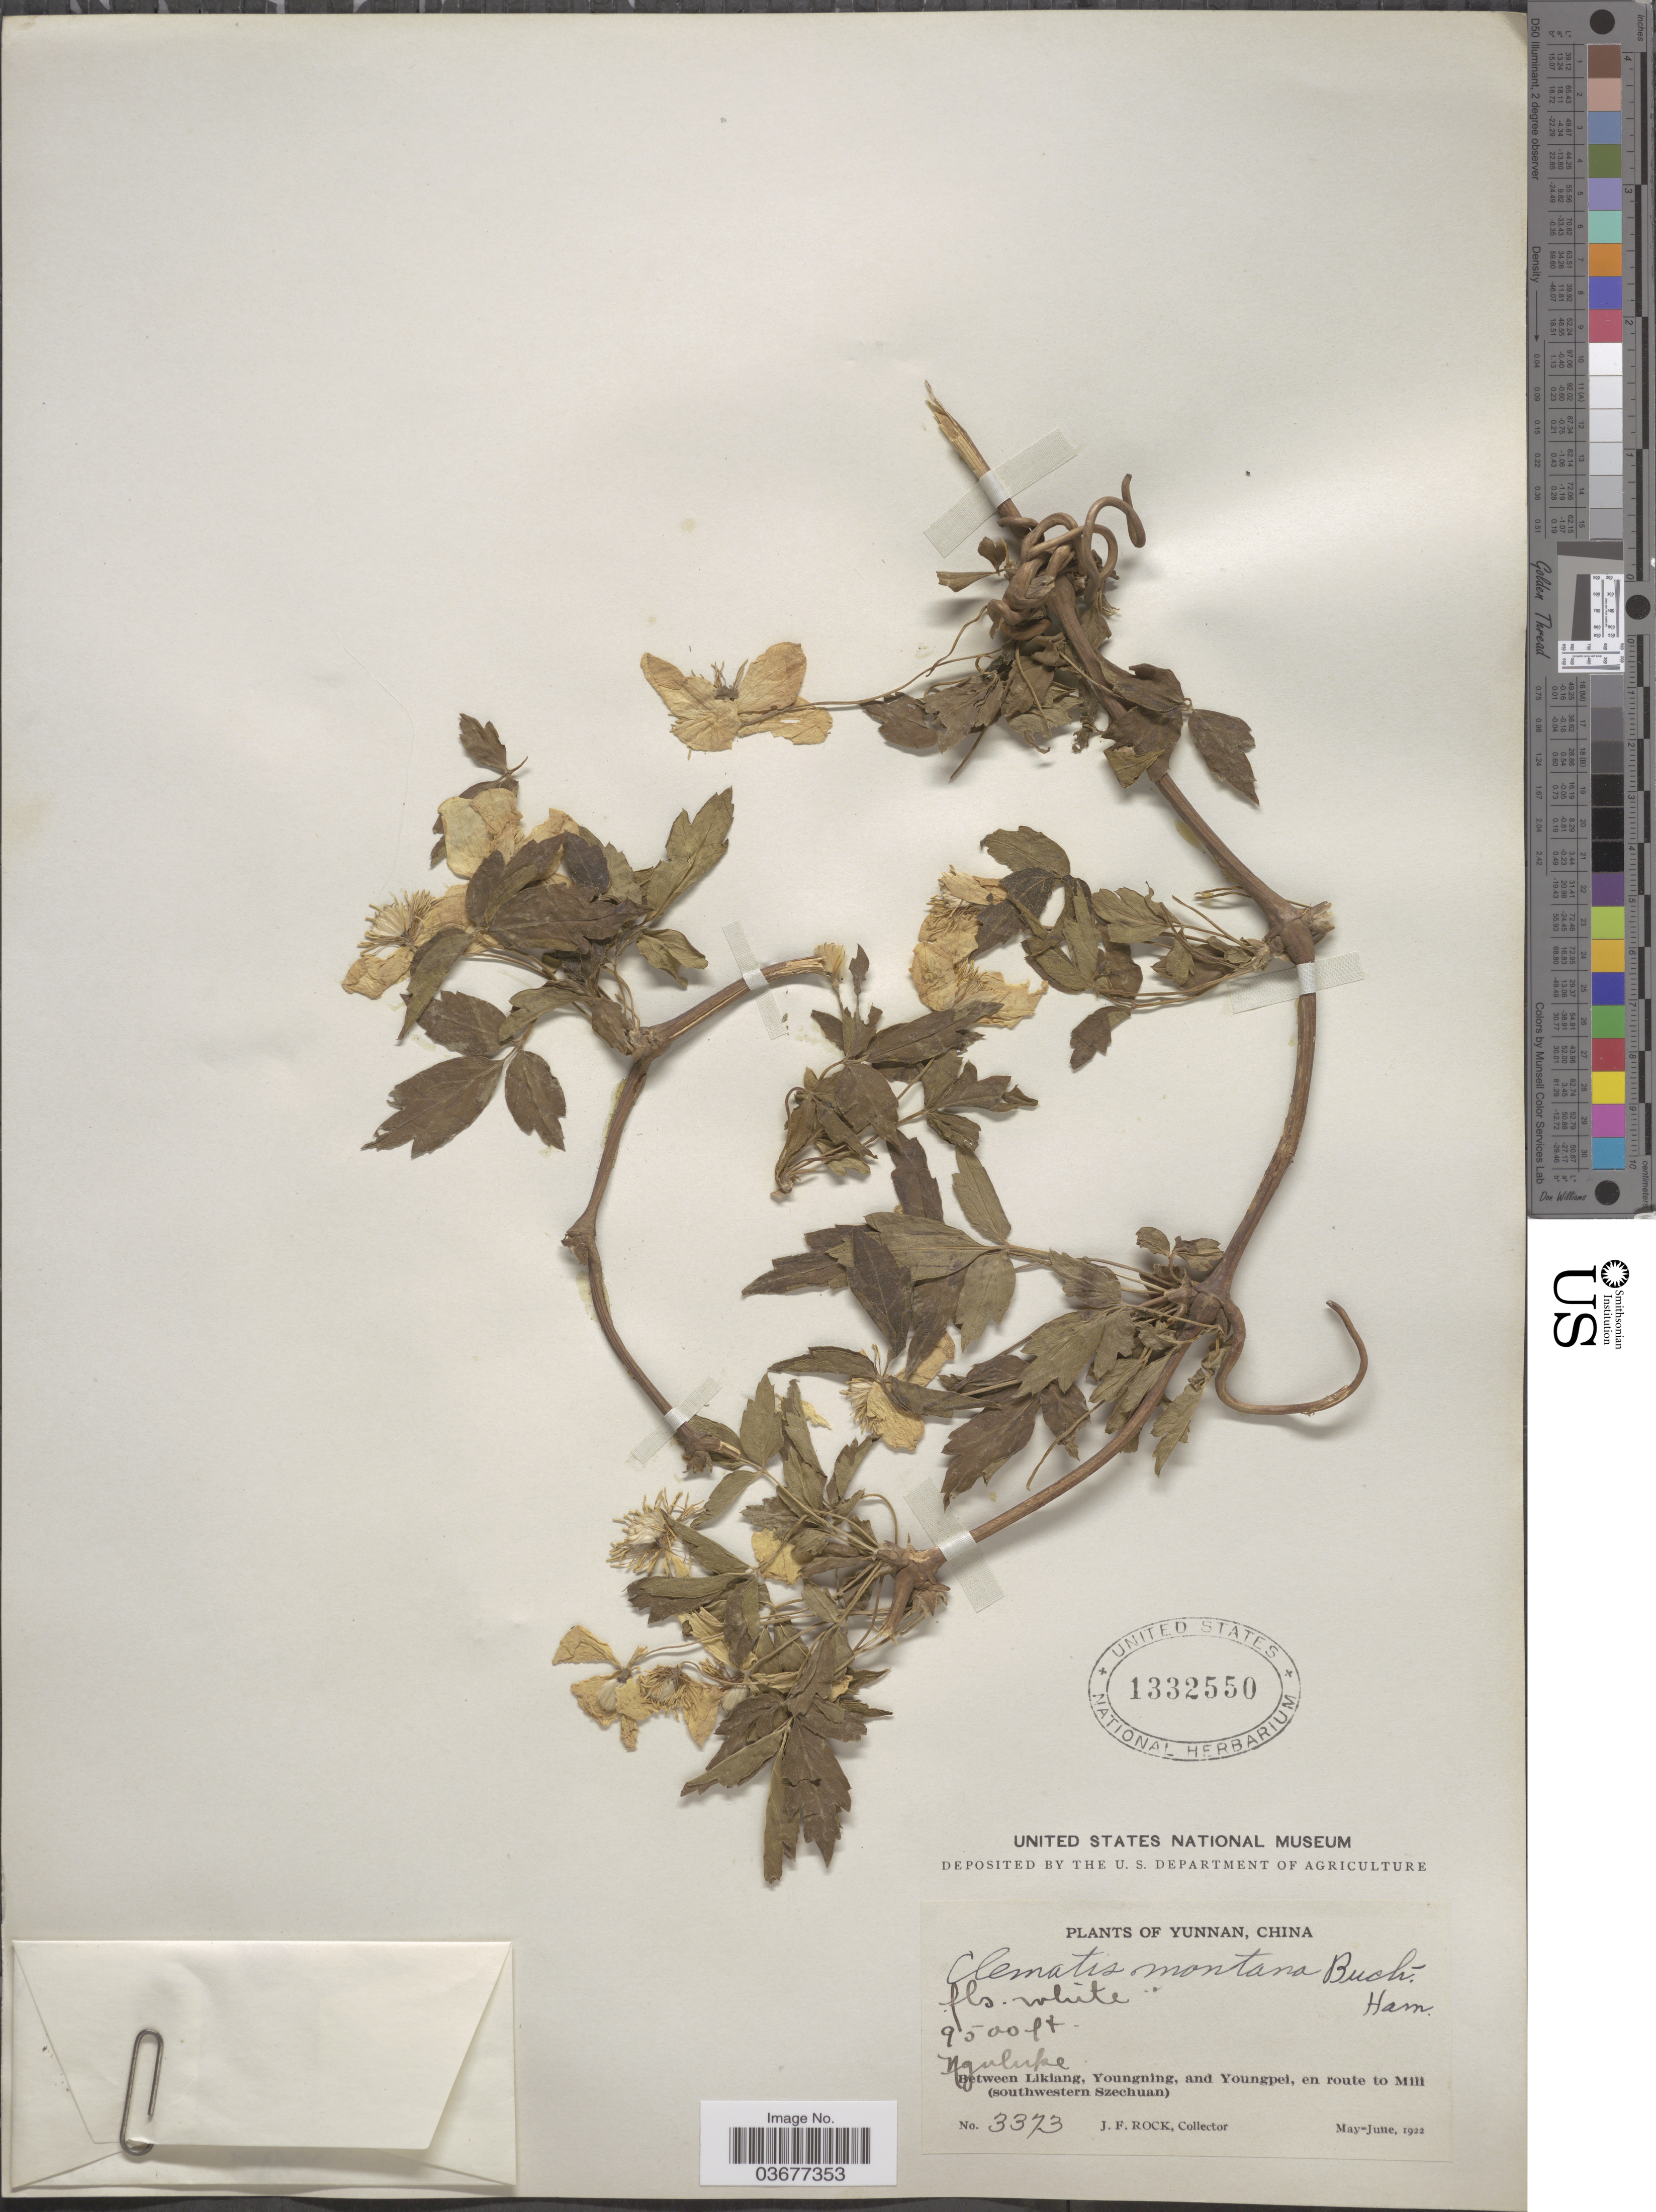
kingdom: Plantae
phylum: Tracheophyta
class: Magnoliopsida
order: Ranunculales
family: Ranunculaceae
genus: Clematis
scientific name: Clematis montana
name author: Buch.-Ham. ex DC.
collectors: J. Rock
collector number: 3373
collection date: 1922-05/1922-06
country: China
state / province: Yunnan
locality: Nguluke. Between Likiang, Youngning, and Youngspei, en route to Mill (southwestern Szechuan).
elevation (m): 2896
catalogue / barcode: US 1332550